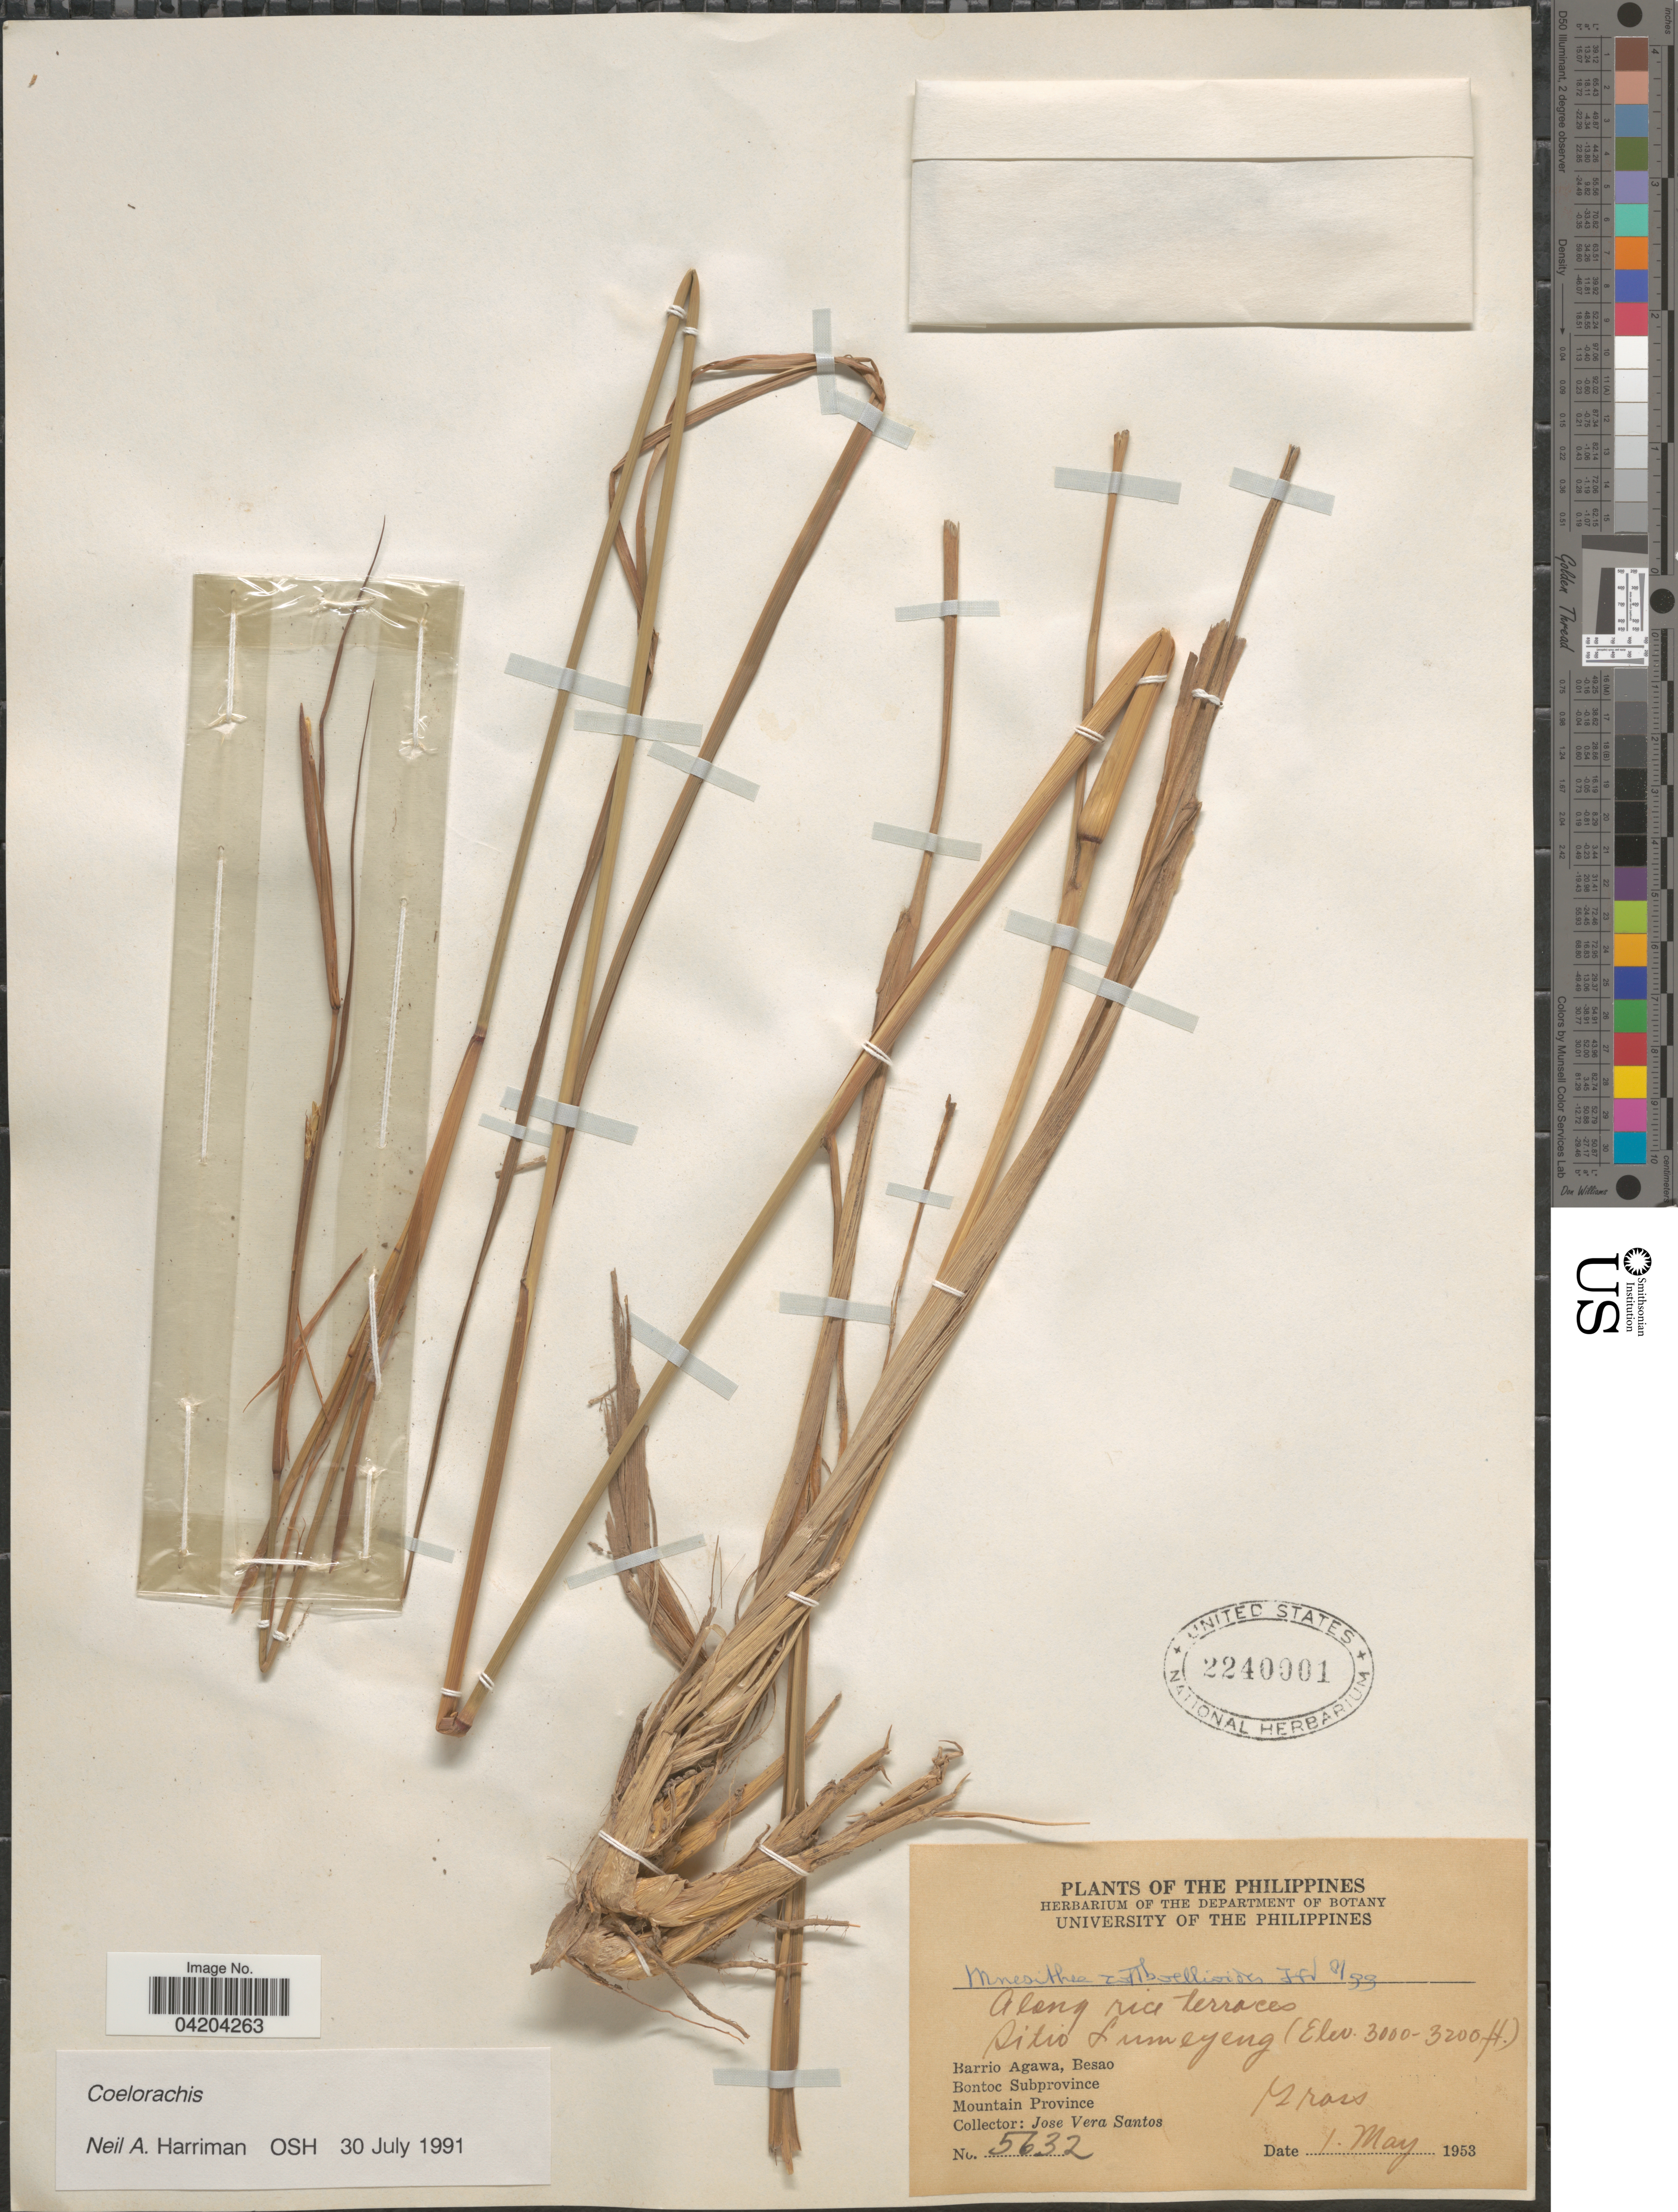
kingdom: Plantae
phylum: Tracheophyta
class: Liliopsida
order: Poales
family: Poaceae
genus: Mnesithea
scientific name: Mnesithea rottboellioides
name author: (R. Br.) de Koning & Sosef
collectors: J. Vera Santos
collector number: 5632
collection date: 1953-05-01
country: Philippines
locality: Along rice terraces. Sitio Lumeyeng. Barrio Agawa, Besao. Bontoc Subprovince. Mountain Province.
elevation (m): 914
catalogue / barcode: US 2240001